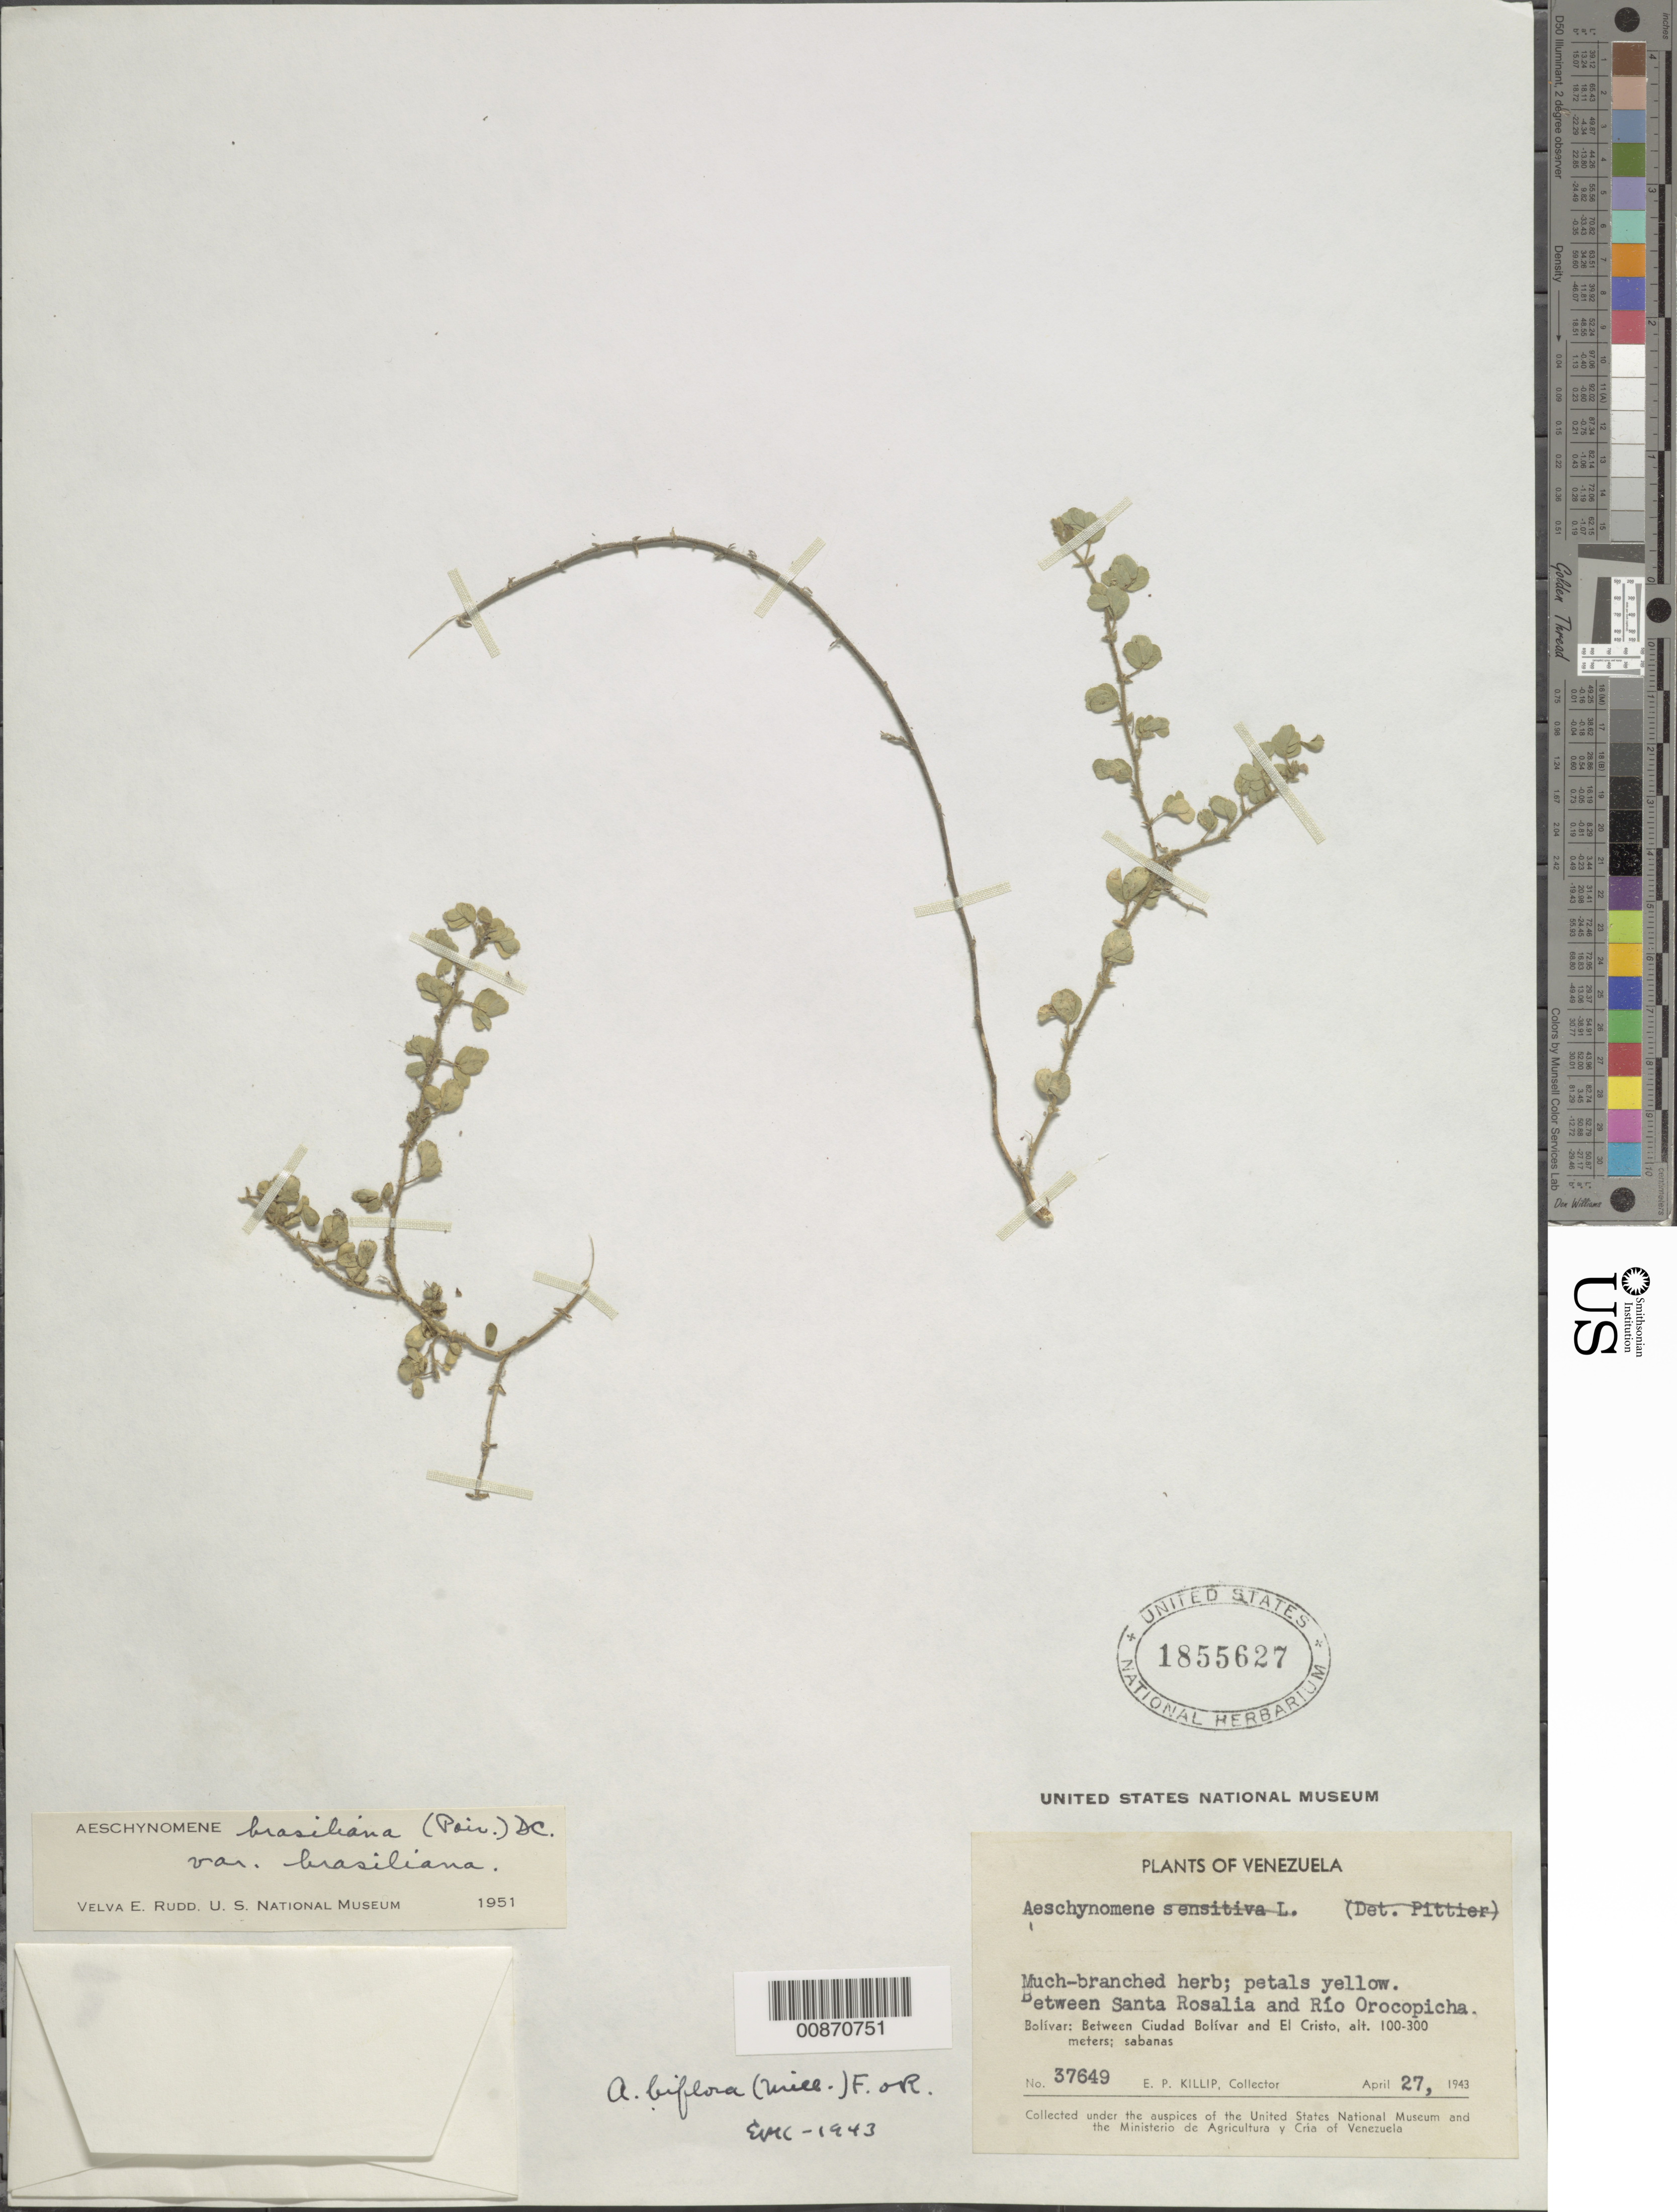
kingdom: Plantae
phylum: Tracheophyta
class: Magnoliopsida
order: Fabales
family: Fabaceae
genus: Aeschynomene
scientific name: Aeschynomene brasiliana var. brasiliana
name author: (Poir.) DC.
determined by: Rudd, V. E.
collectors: E. P. Killip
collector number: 37649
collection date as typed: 27-Apr-43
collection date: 1943-04-27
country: Venezuela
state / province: Bolívar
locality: Bacalao to Santa Rosalia; between Ciudad Bolívar and El Cristo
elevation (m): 100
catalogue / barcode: US 1855627